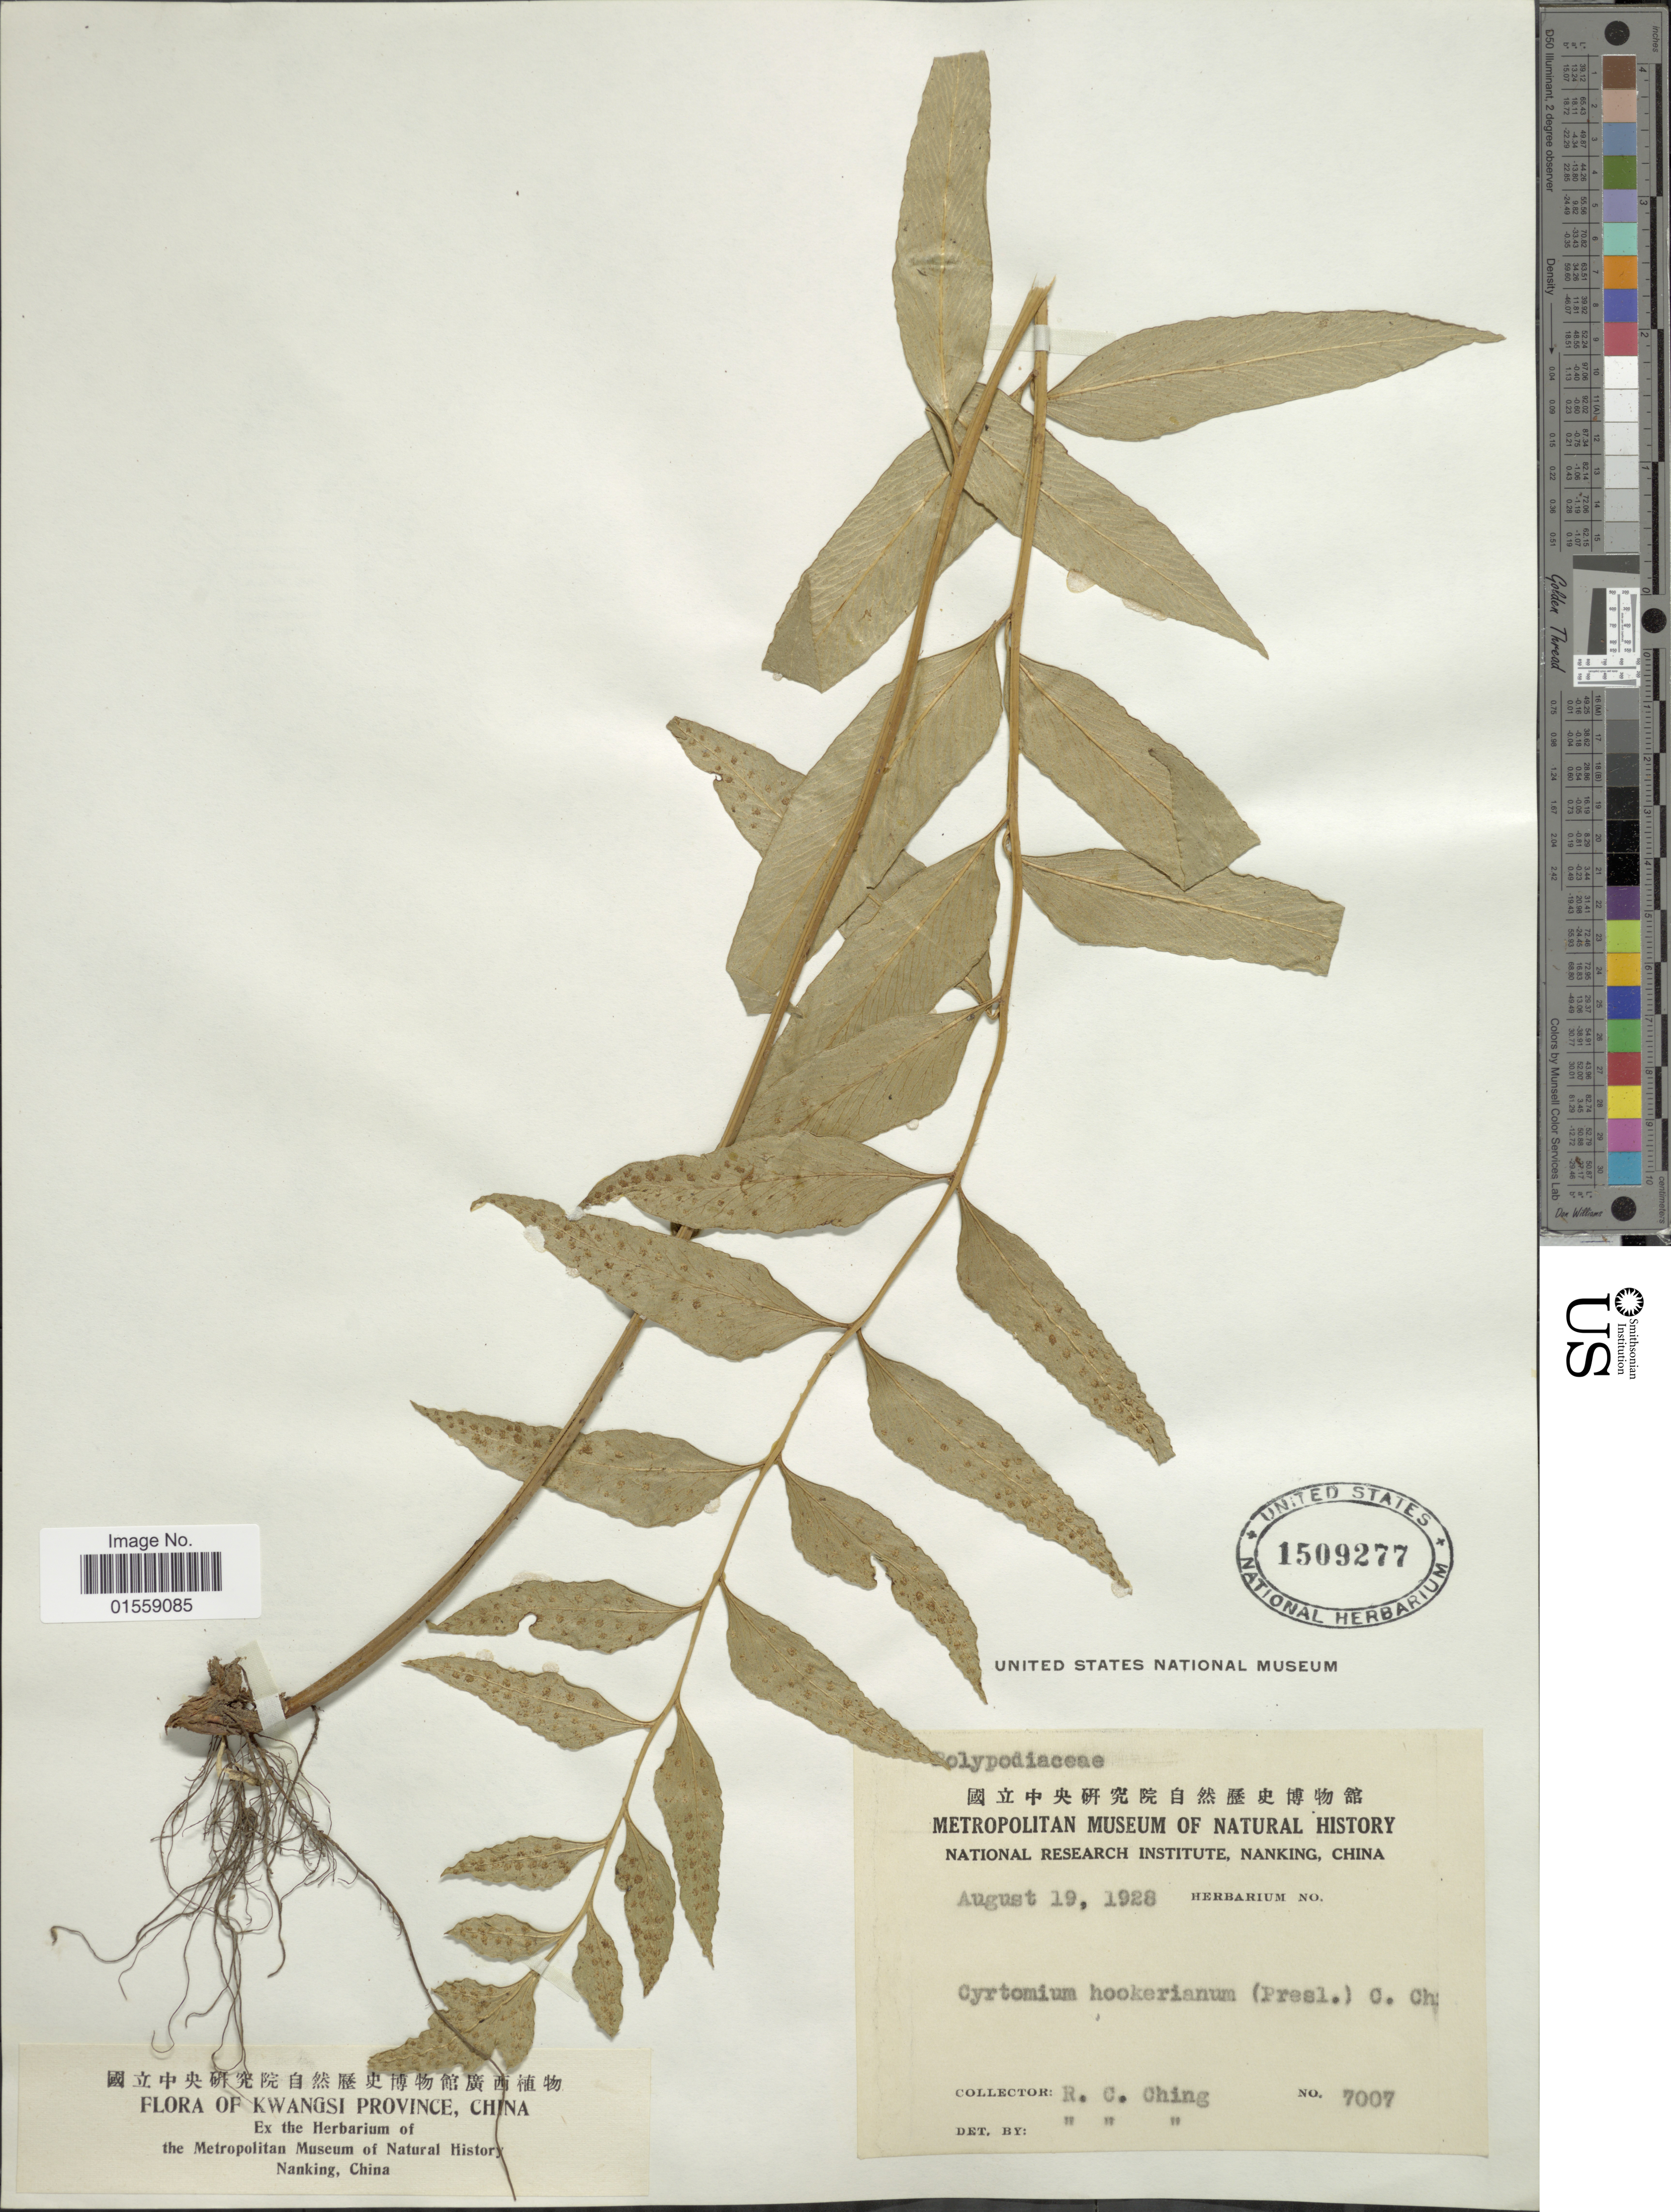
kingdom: Plantae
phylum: Tracheophyta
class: Polypodiopsida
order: Polypodiales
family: Dryopteridaceae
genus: Polystichum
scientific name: Polystichum hookerianum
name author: (C. Presl) C. Chr.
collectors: R. C. Ching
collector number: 7007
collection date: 1928-08-19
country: China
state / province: Guangxi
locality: Kwangsi Province.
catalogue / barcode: US 1509277